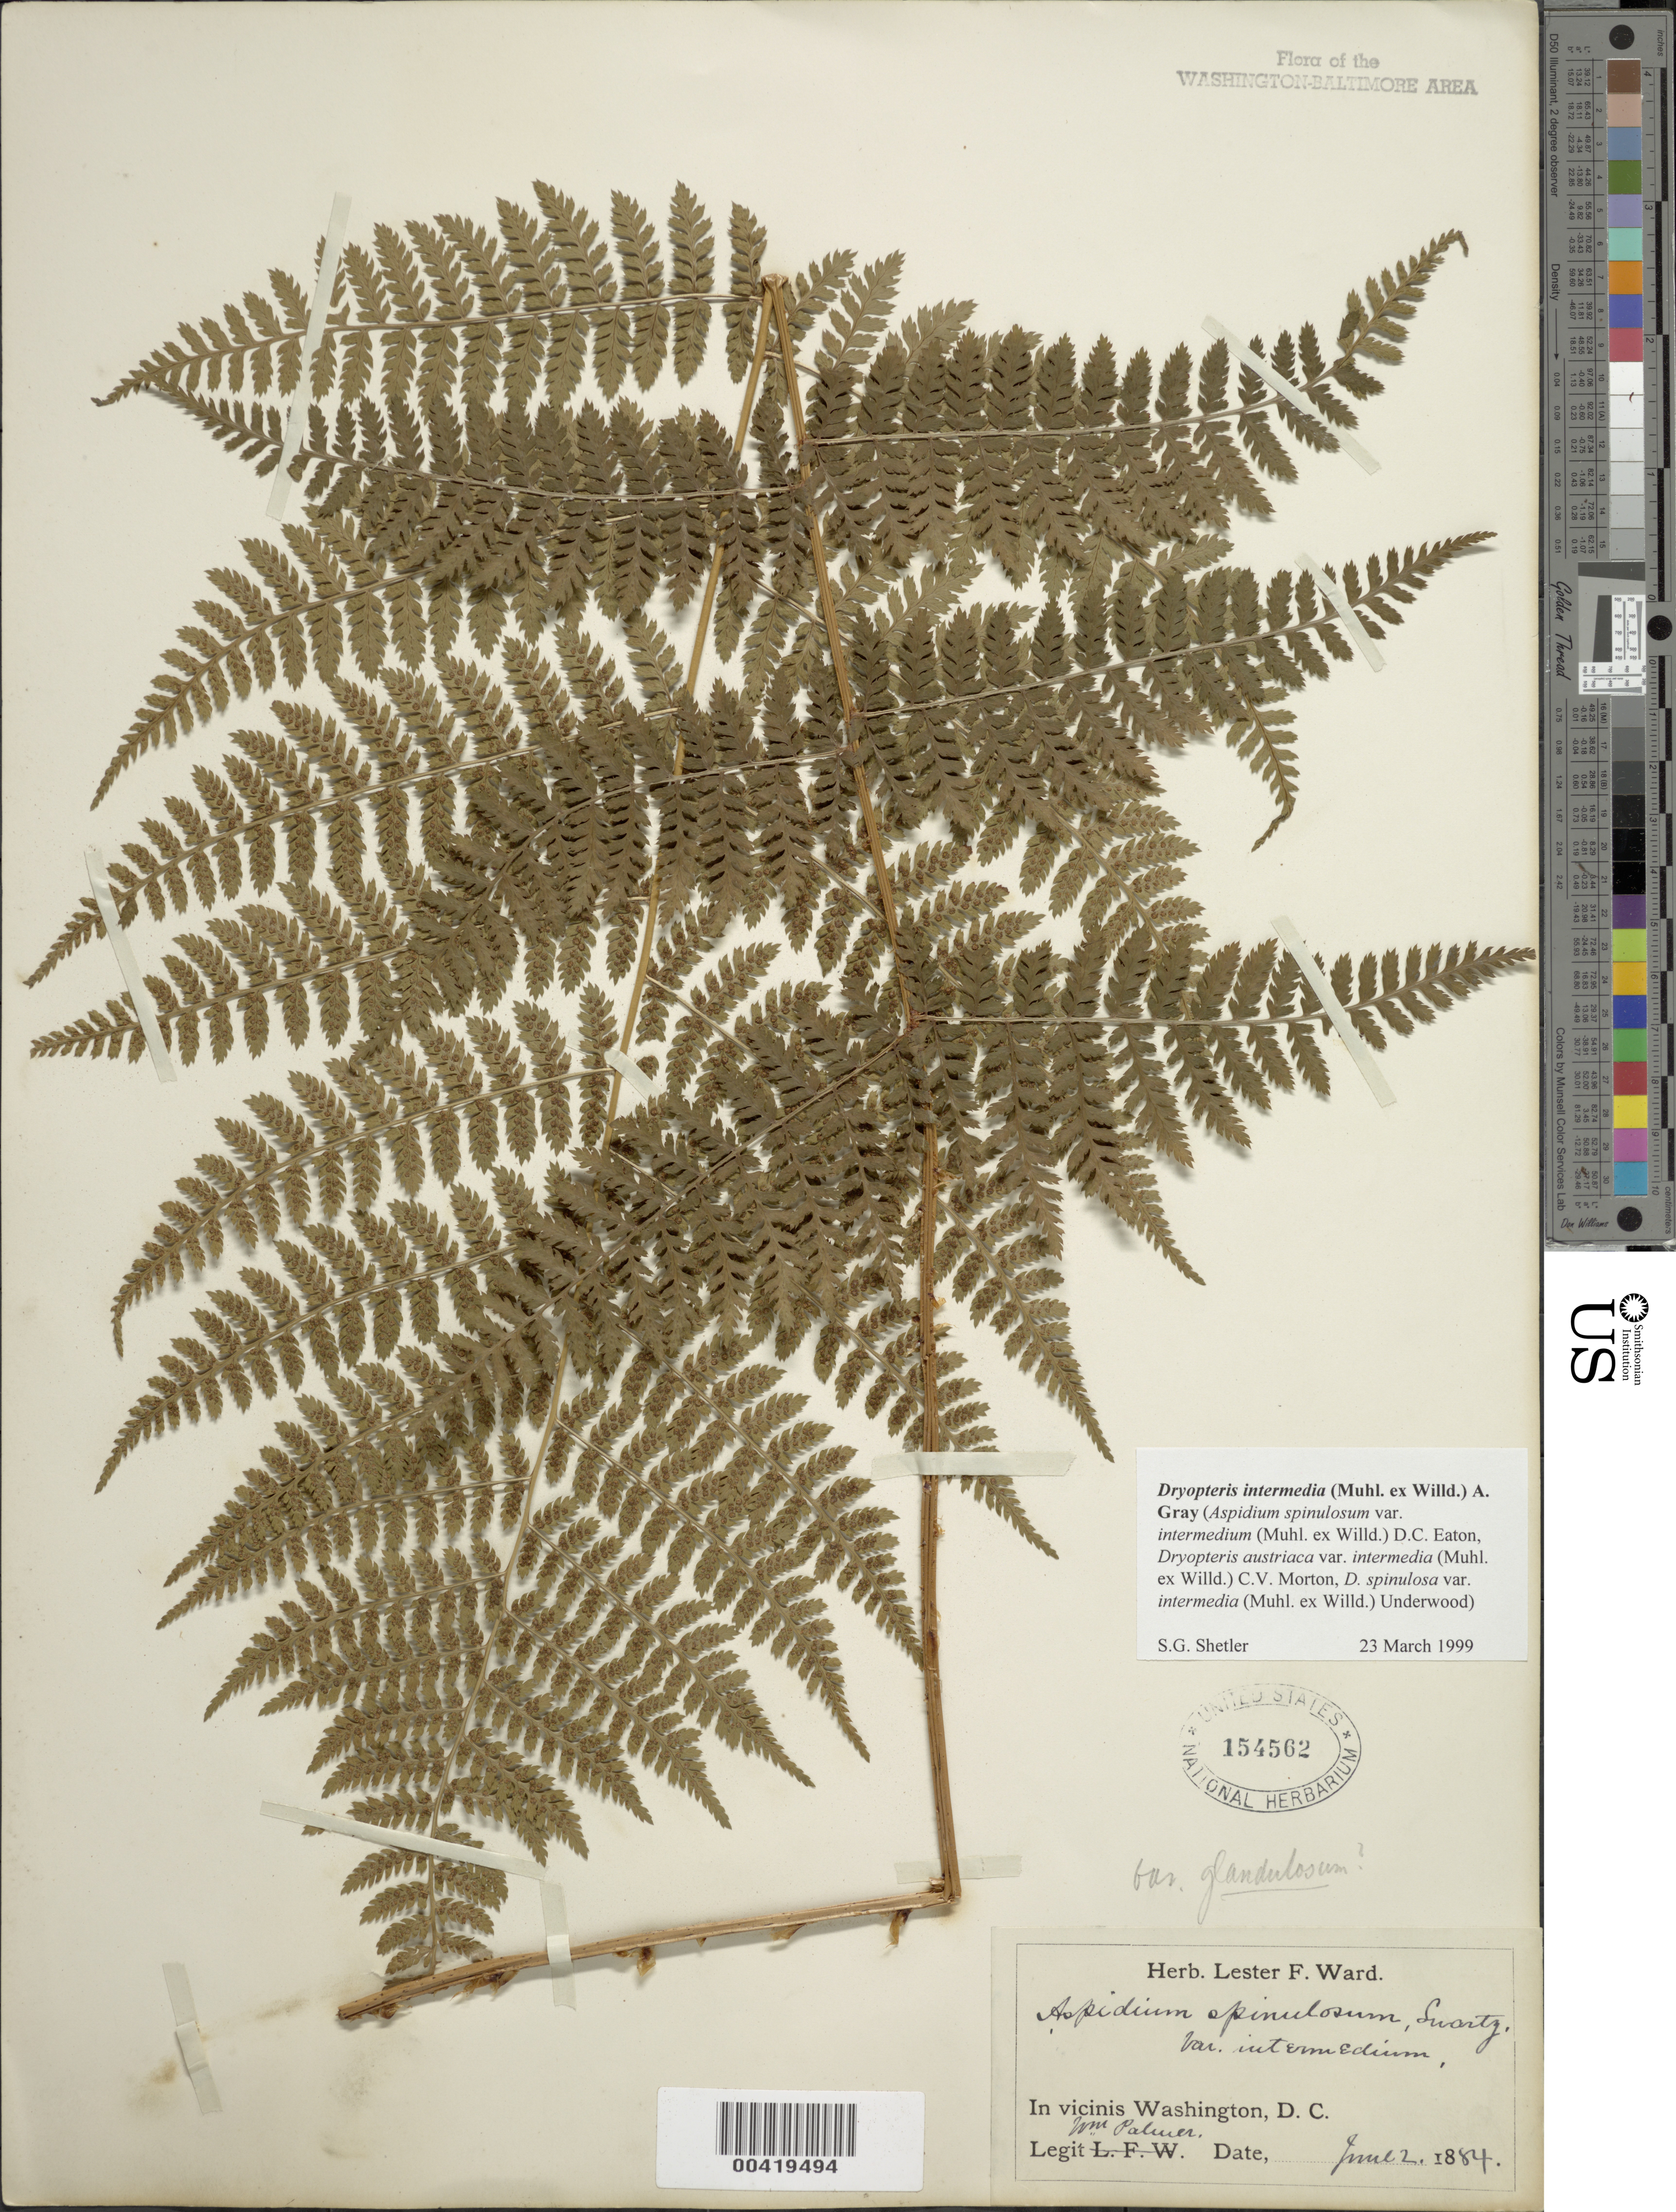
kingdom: Plantae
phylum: Tracheophyta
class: Polypodiopsida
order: Polypodiales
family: Dryopteridaceae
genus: Dryopteris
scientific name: Dryopteris intermedia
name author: (Muhl.) A. Gray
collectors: W. Palmer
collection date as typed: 02 Jun 1884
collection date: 1884-06-02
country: United States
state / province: District of Columbia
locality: Washington DC Area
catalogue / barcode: US 154562